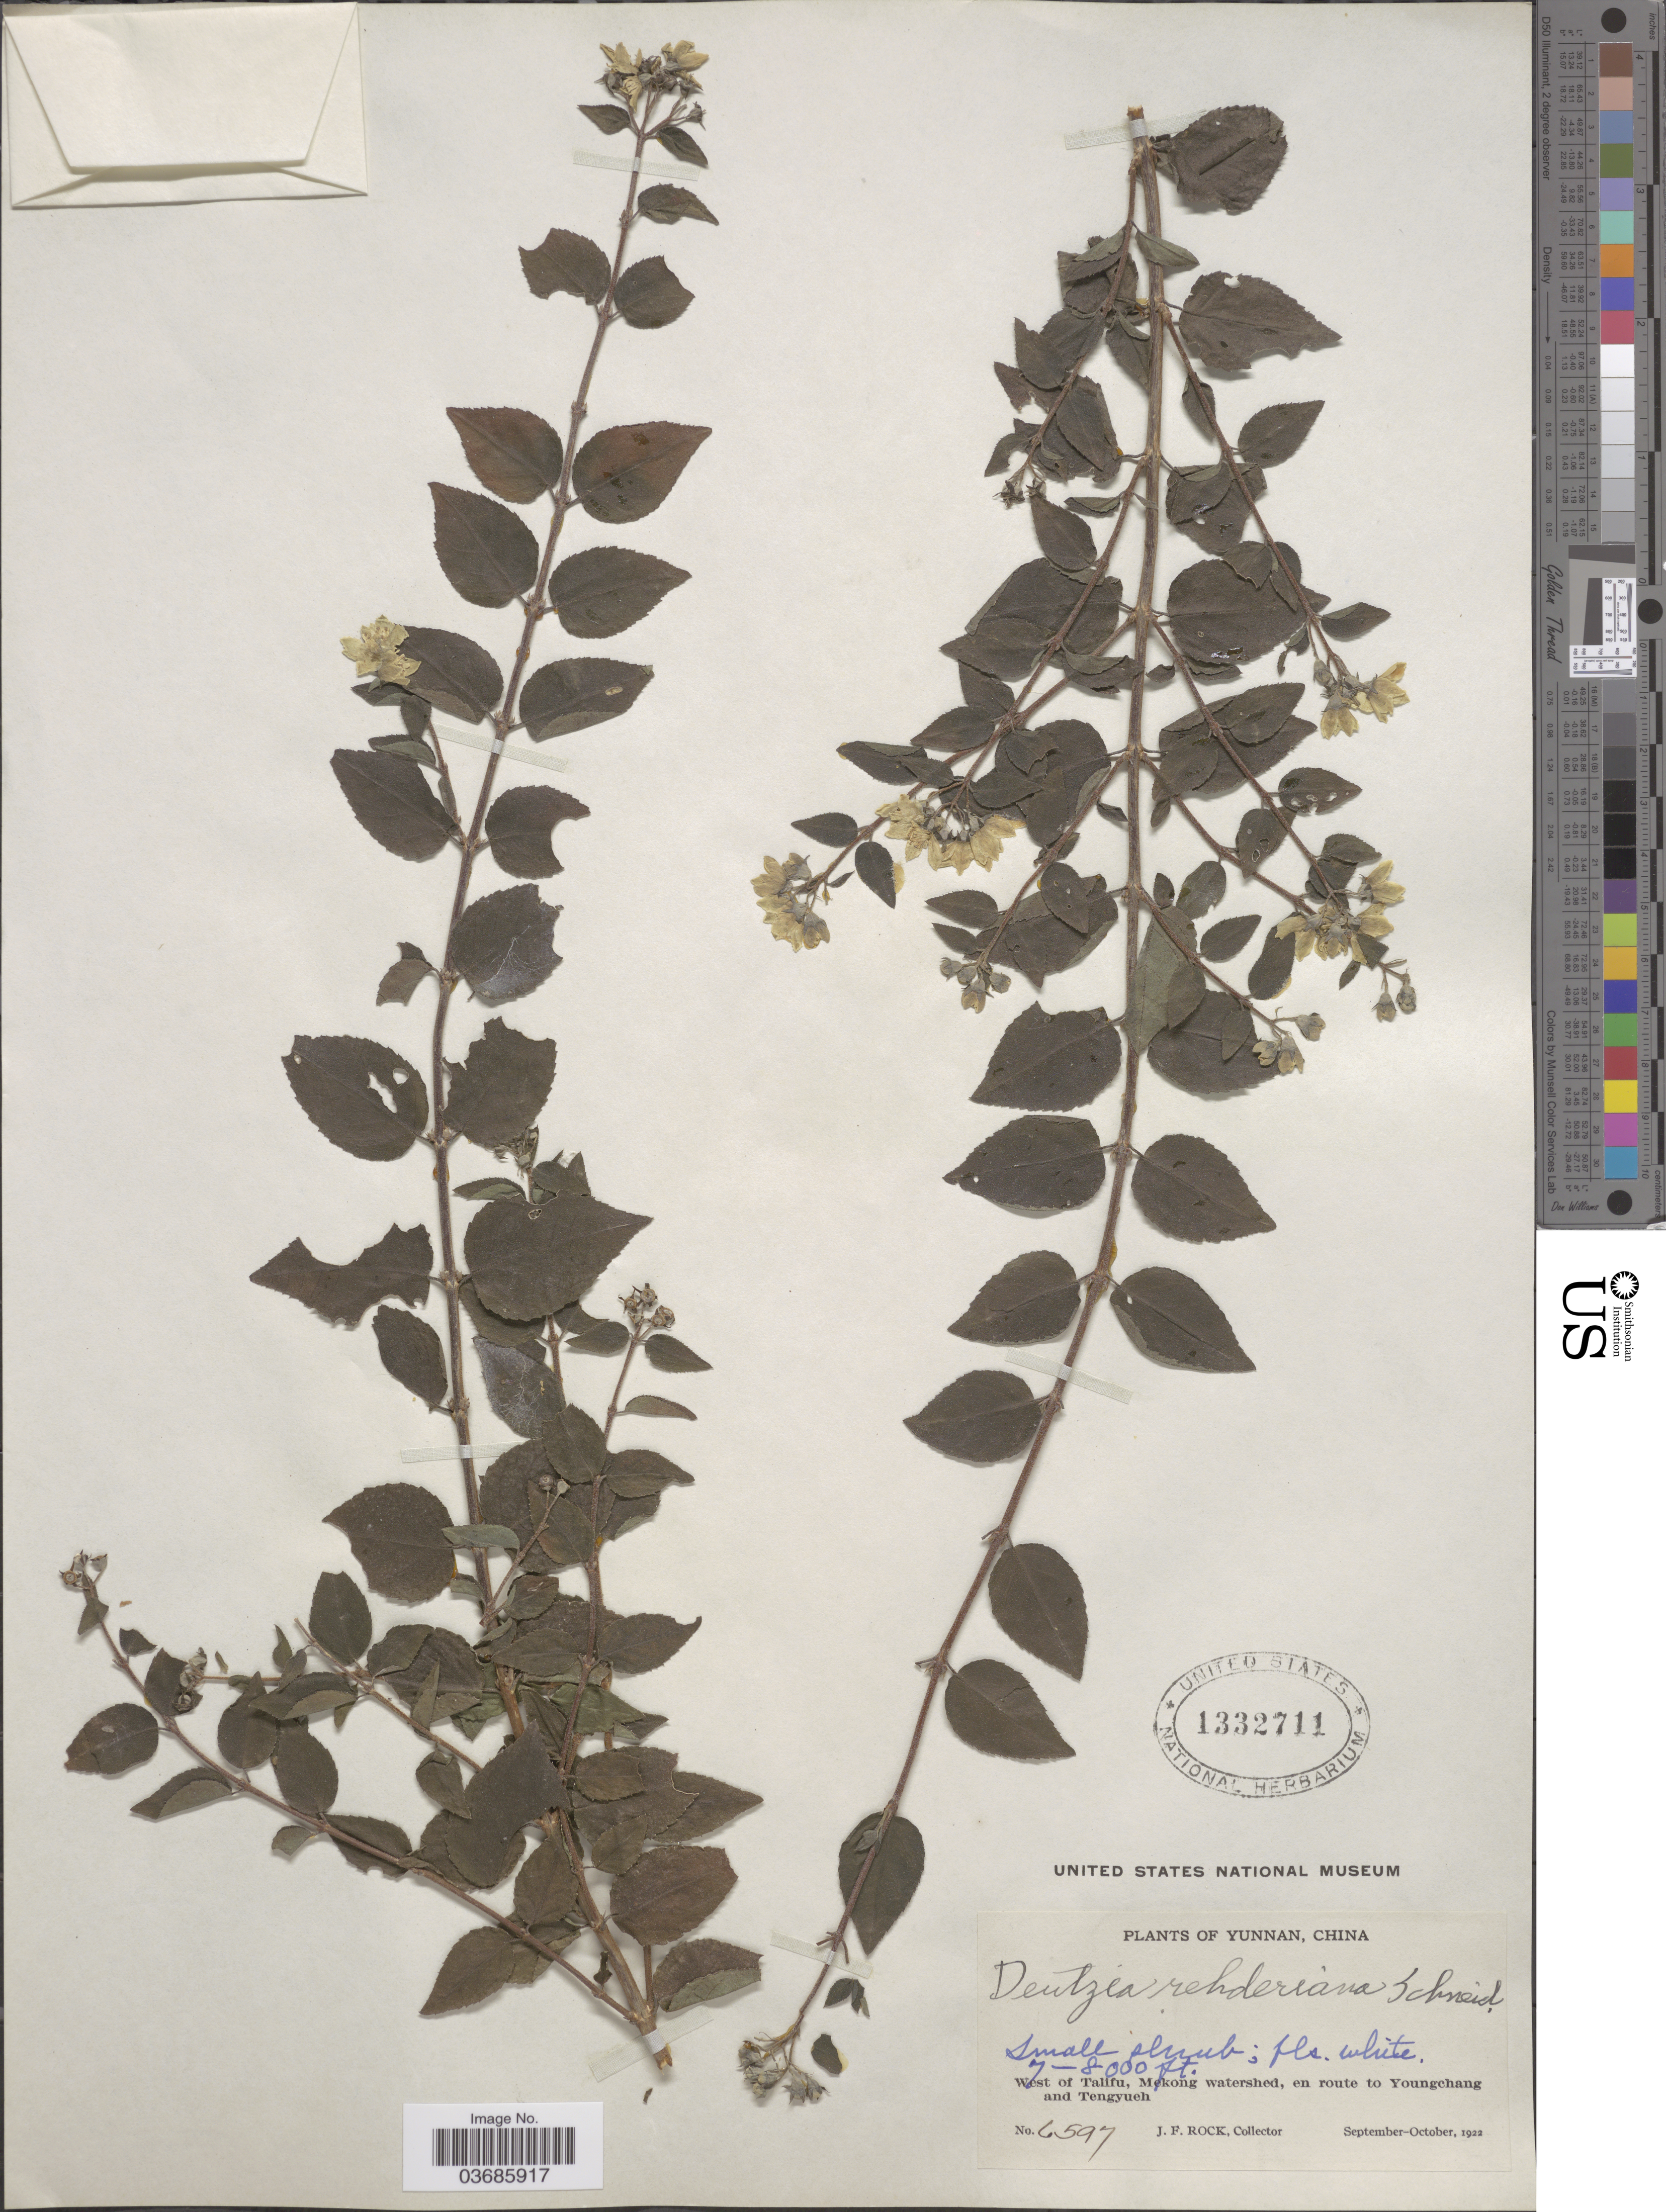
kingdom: Plantae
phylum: Tracheophyta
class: Magnoliopsida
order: Cornales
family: Hydrangeaceae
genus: Deutzia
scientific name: Deutzia rehderiana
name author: C.K. Schneid.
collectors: J. Rock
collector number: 6597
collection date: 1922-09/1922-10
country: China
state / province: Yunnan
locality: West of Talifu, Mekong watershed, en route to Youngchang and Tengyueh.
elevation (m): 2134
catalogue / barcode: US 1332711